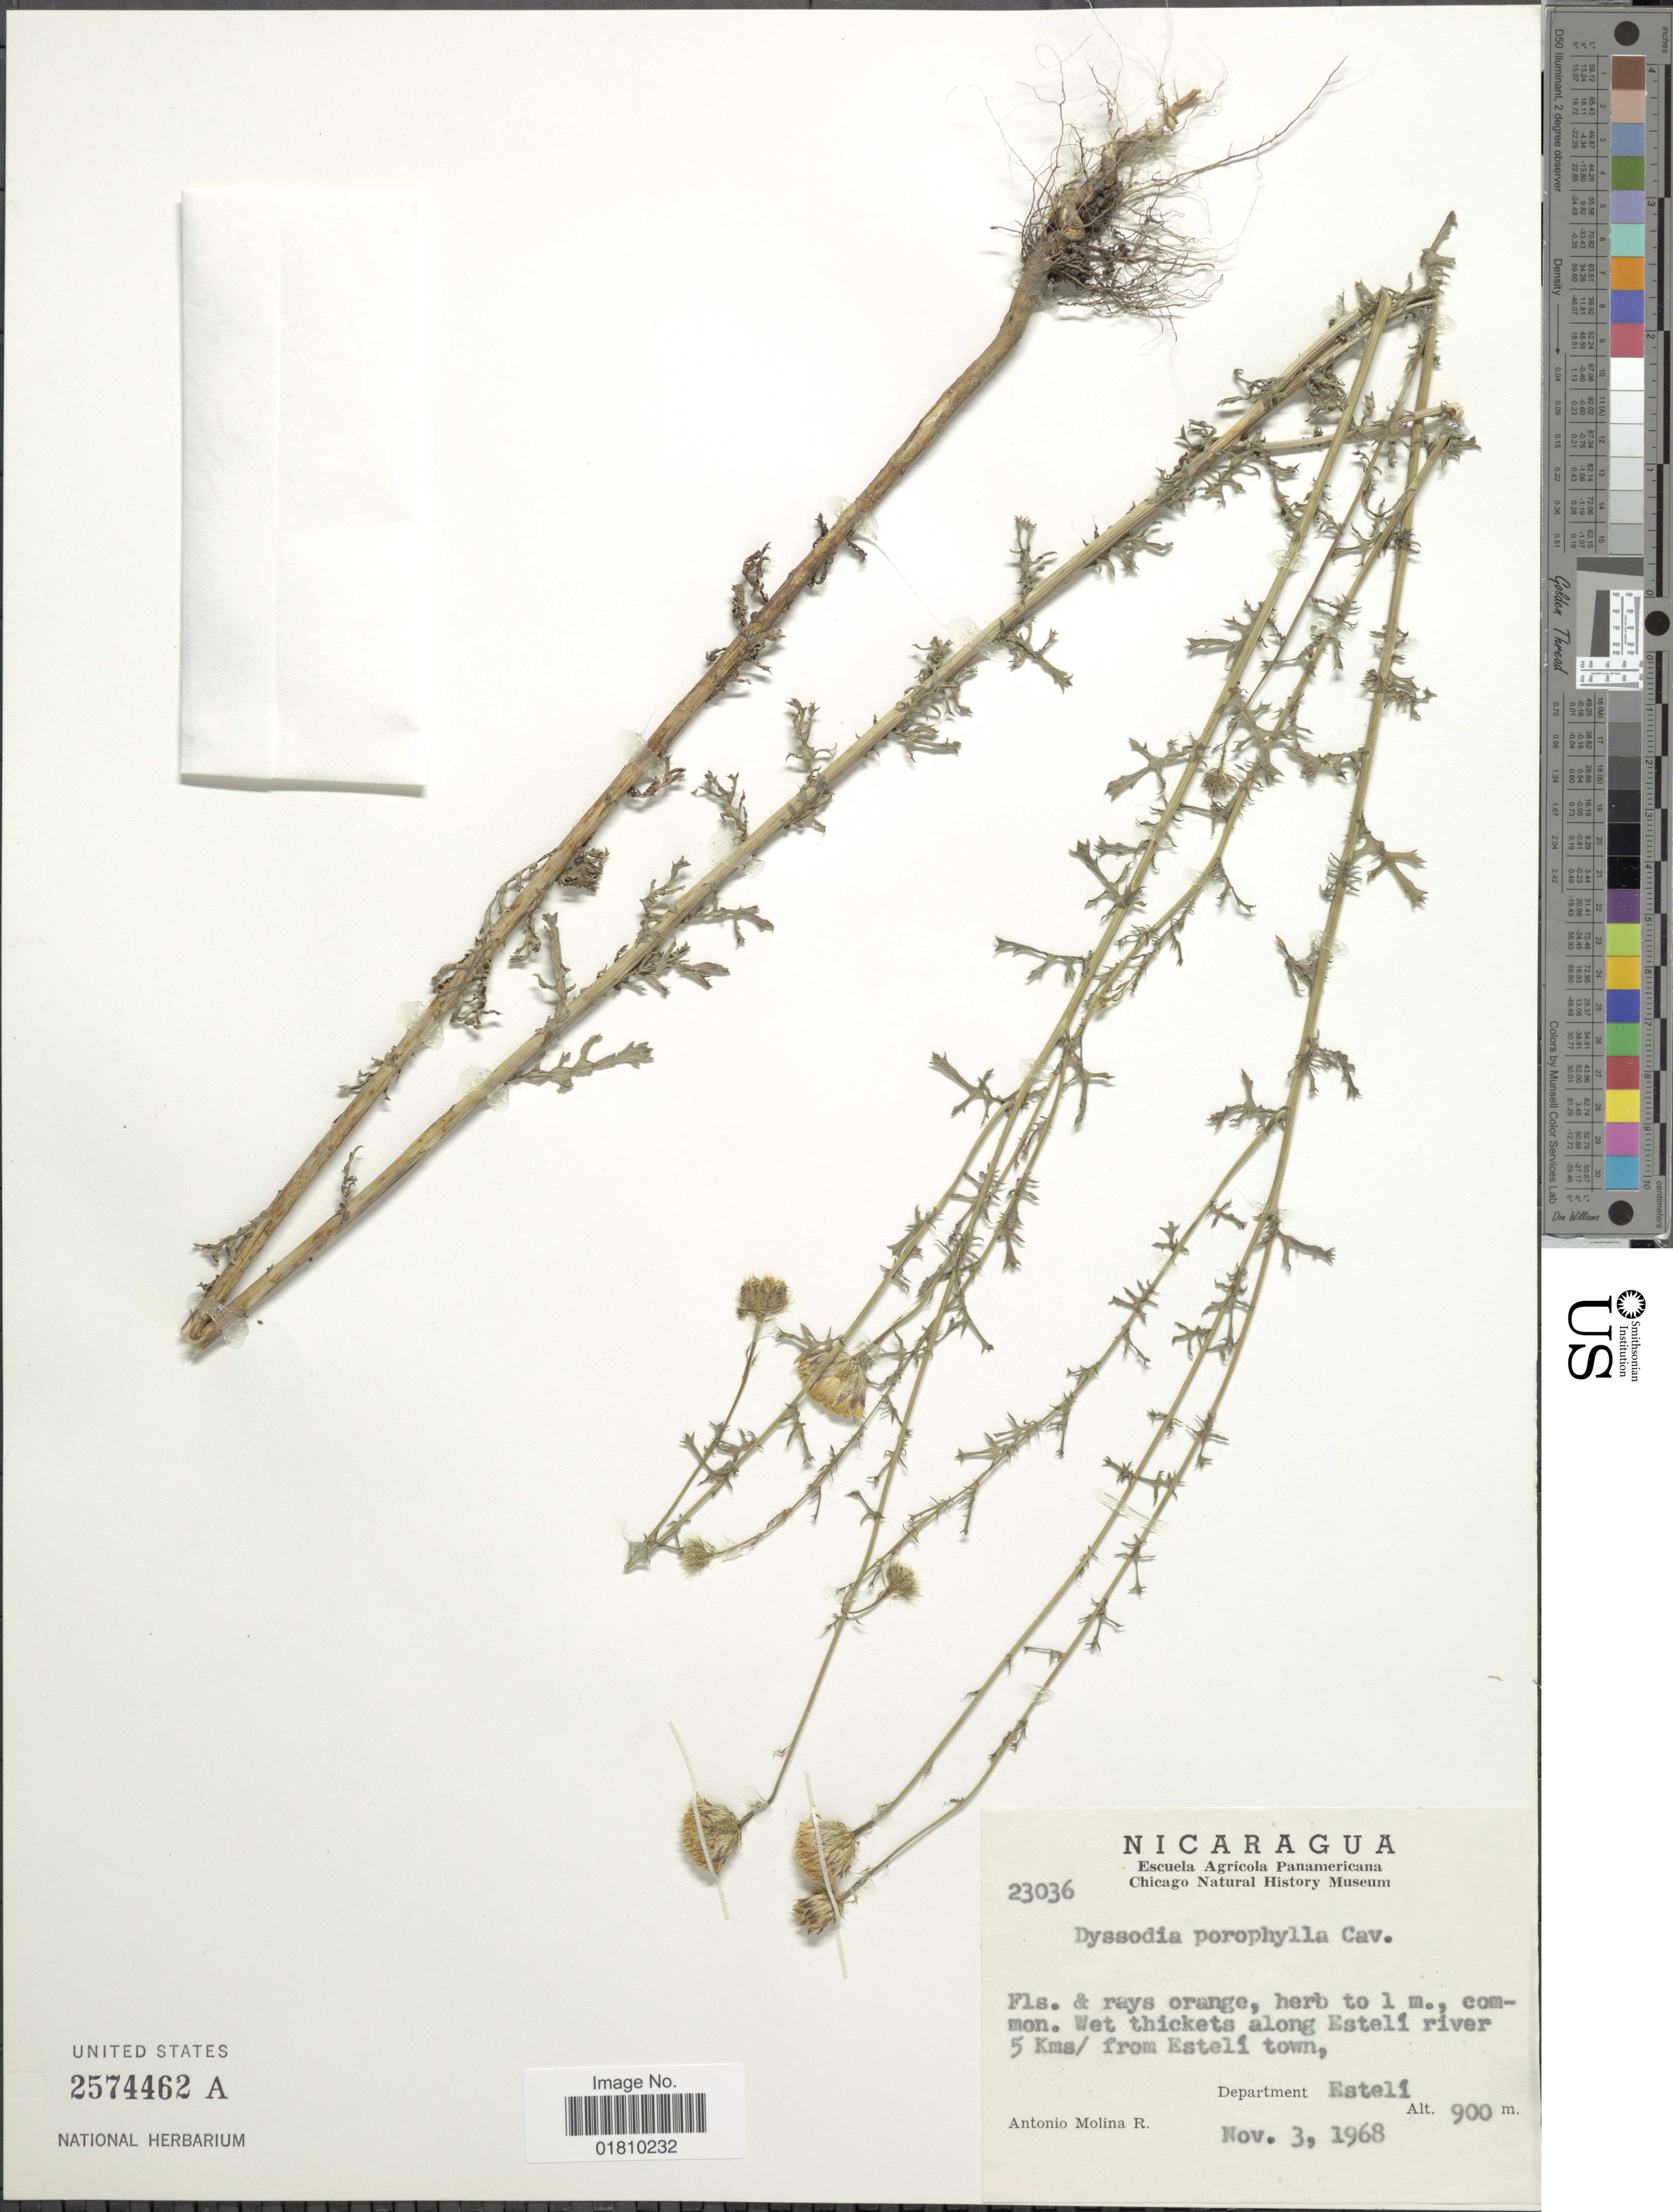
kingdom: Plantae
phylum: Tracheophyta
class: Magnoliopsida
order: Asterales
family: Asteraceae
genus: Adenophyllum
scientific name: Adenophyllum porophyllum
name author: (Cav.) Hemsl.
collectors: A. Molina R.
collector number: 23036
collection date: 1968-11-03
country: Nicaragua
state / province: Esteli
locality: Wet thickets along Estelí river 5 kms/ from Estlí town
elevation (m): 900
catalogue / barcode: US 2574462A